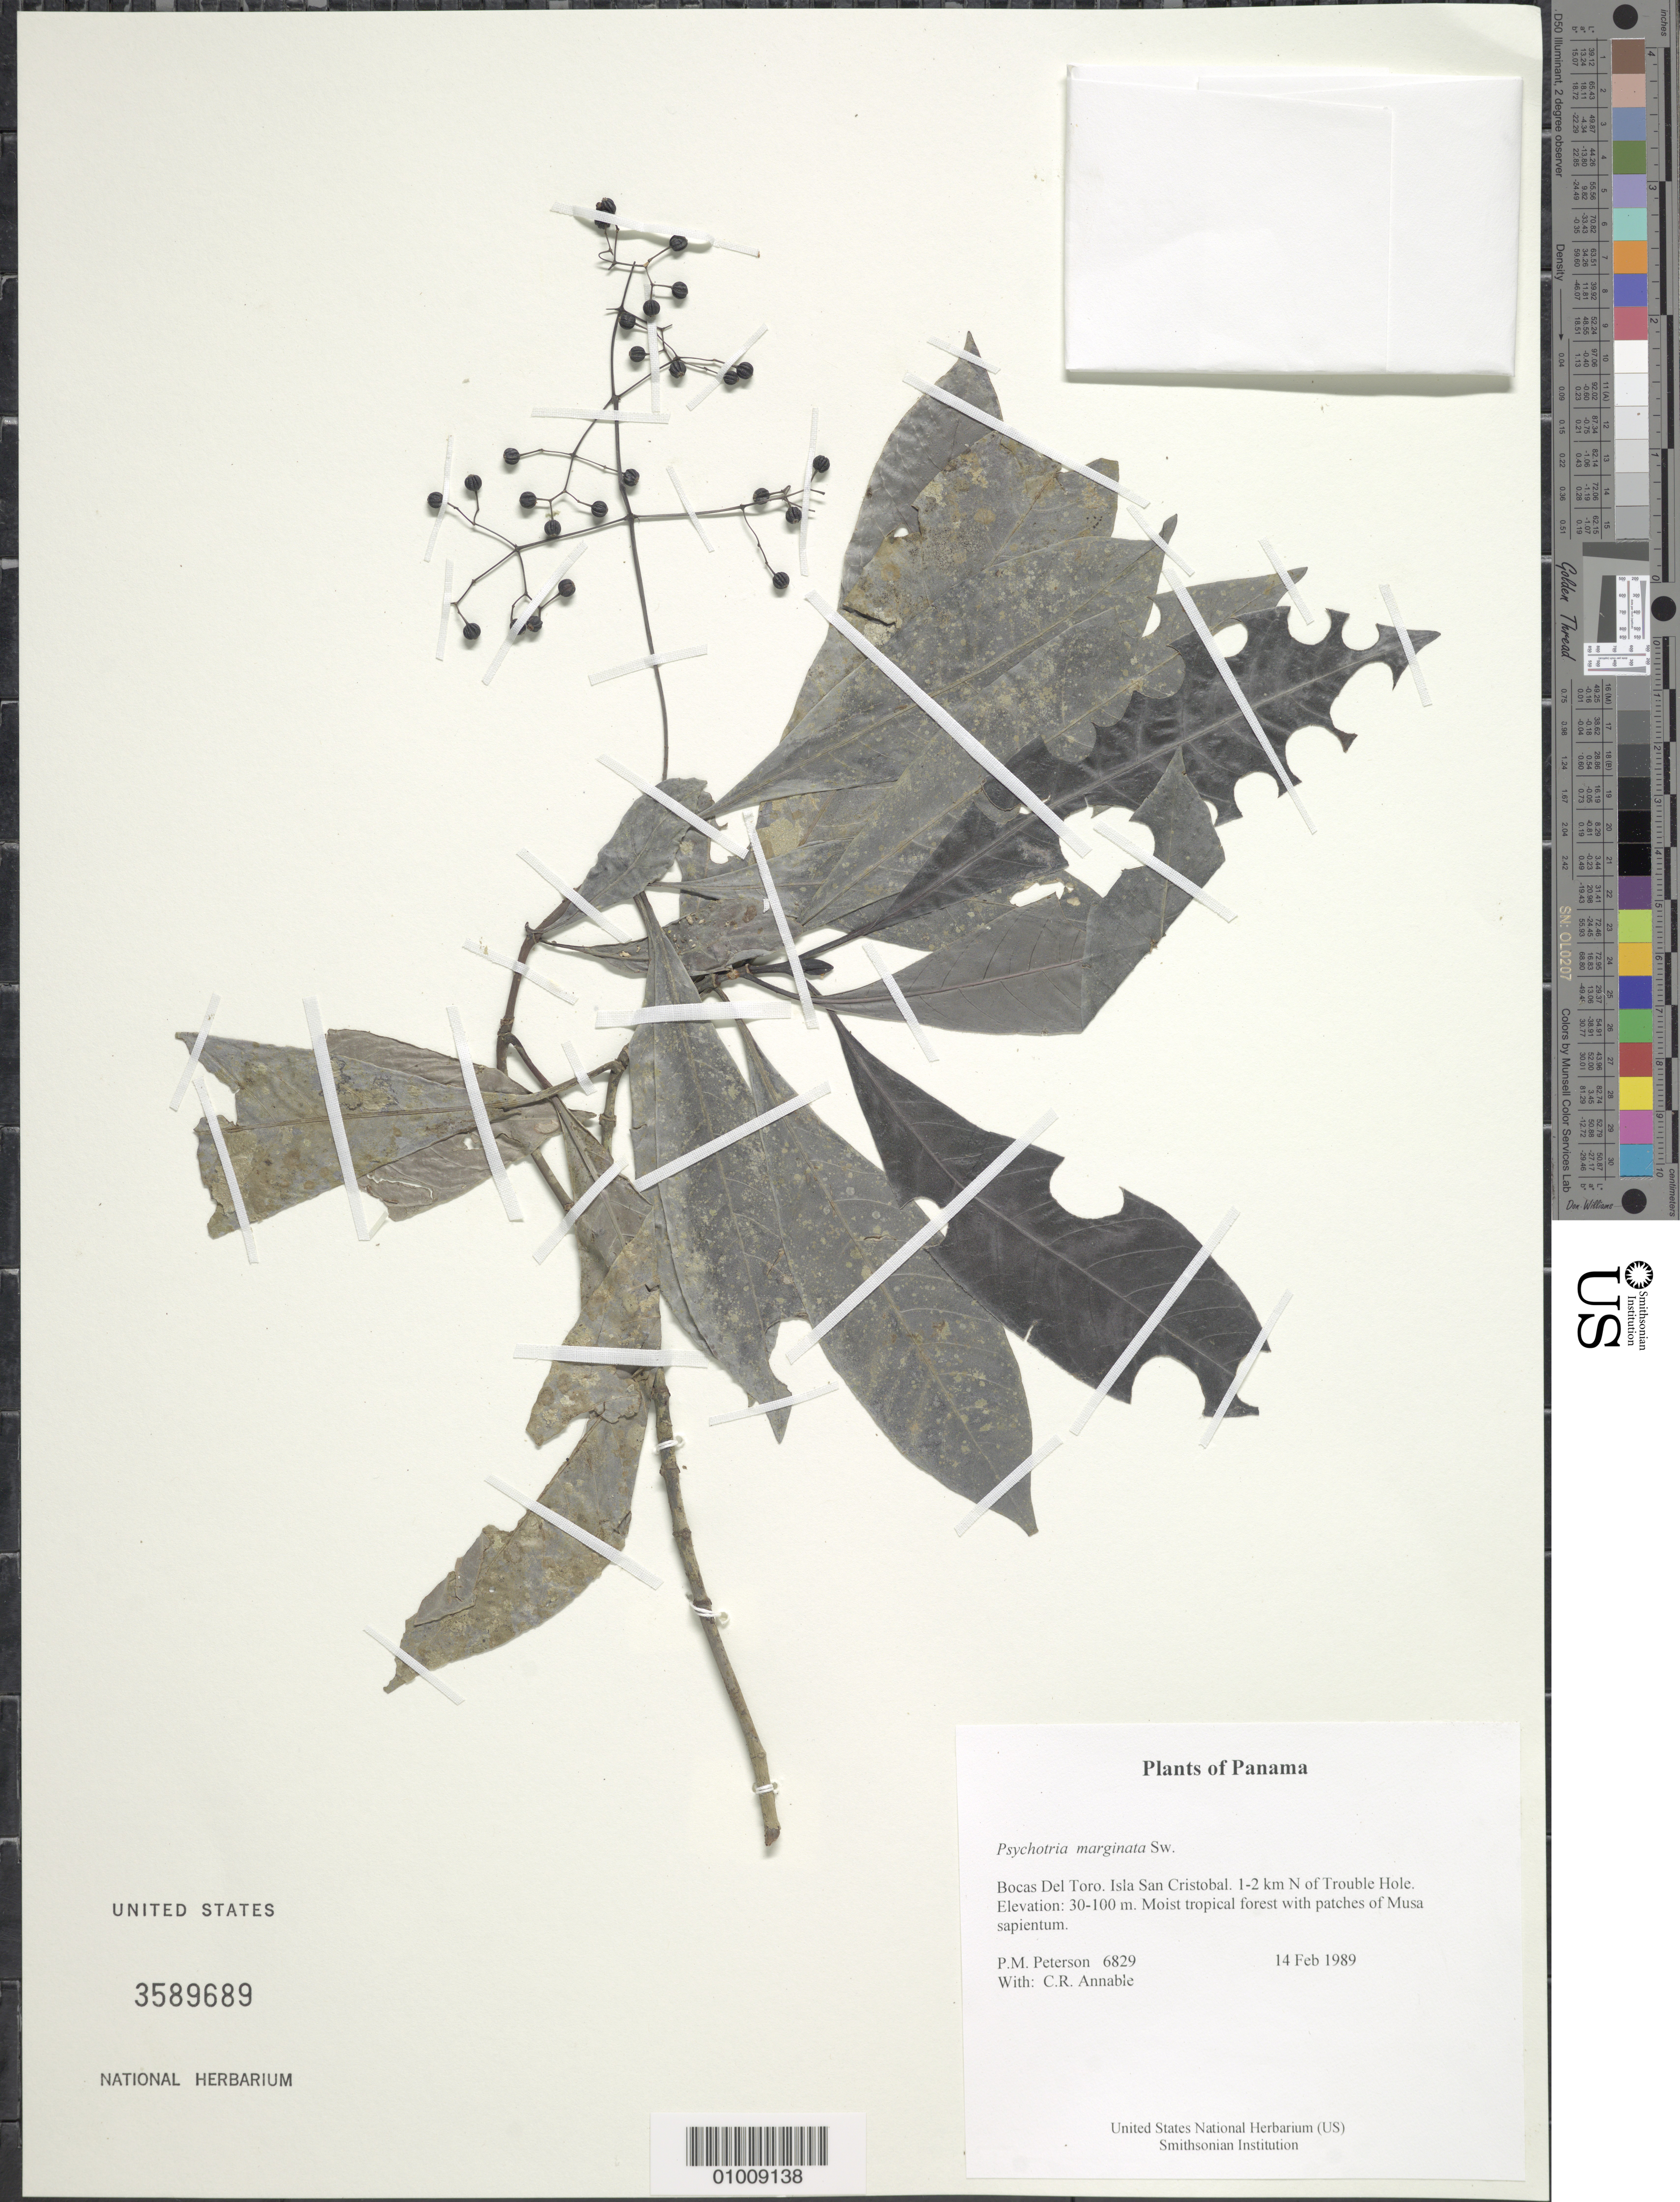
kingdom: Plantae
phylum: Tracheophyta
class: Magnoliopsida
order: Gentianales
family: Rubiaceae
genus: Psychotria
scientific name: Psychotria marginata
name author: Sw.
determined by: Dwyer, J.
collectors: P. M. Peterson & C. R. Annable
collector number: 06829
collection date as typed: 14 Feb 1989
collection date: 1989-02-14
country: Panama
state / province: Bocas del Toro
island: San Cristobal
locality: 1-2 km N of Trouble Hole.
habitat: Moist tropical forest with patches of Musa sapientum.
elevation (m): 30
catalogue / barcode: US 3589689